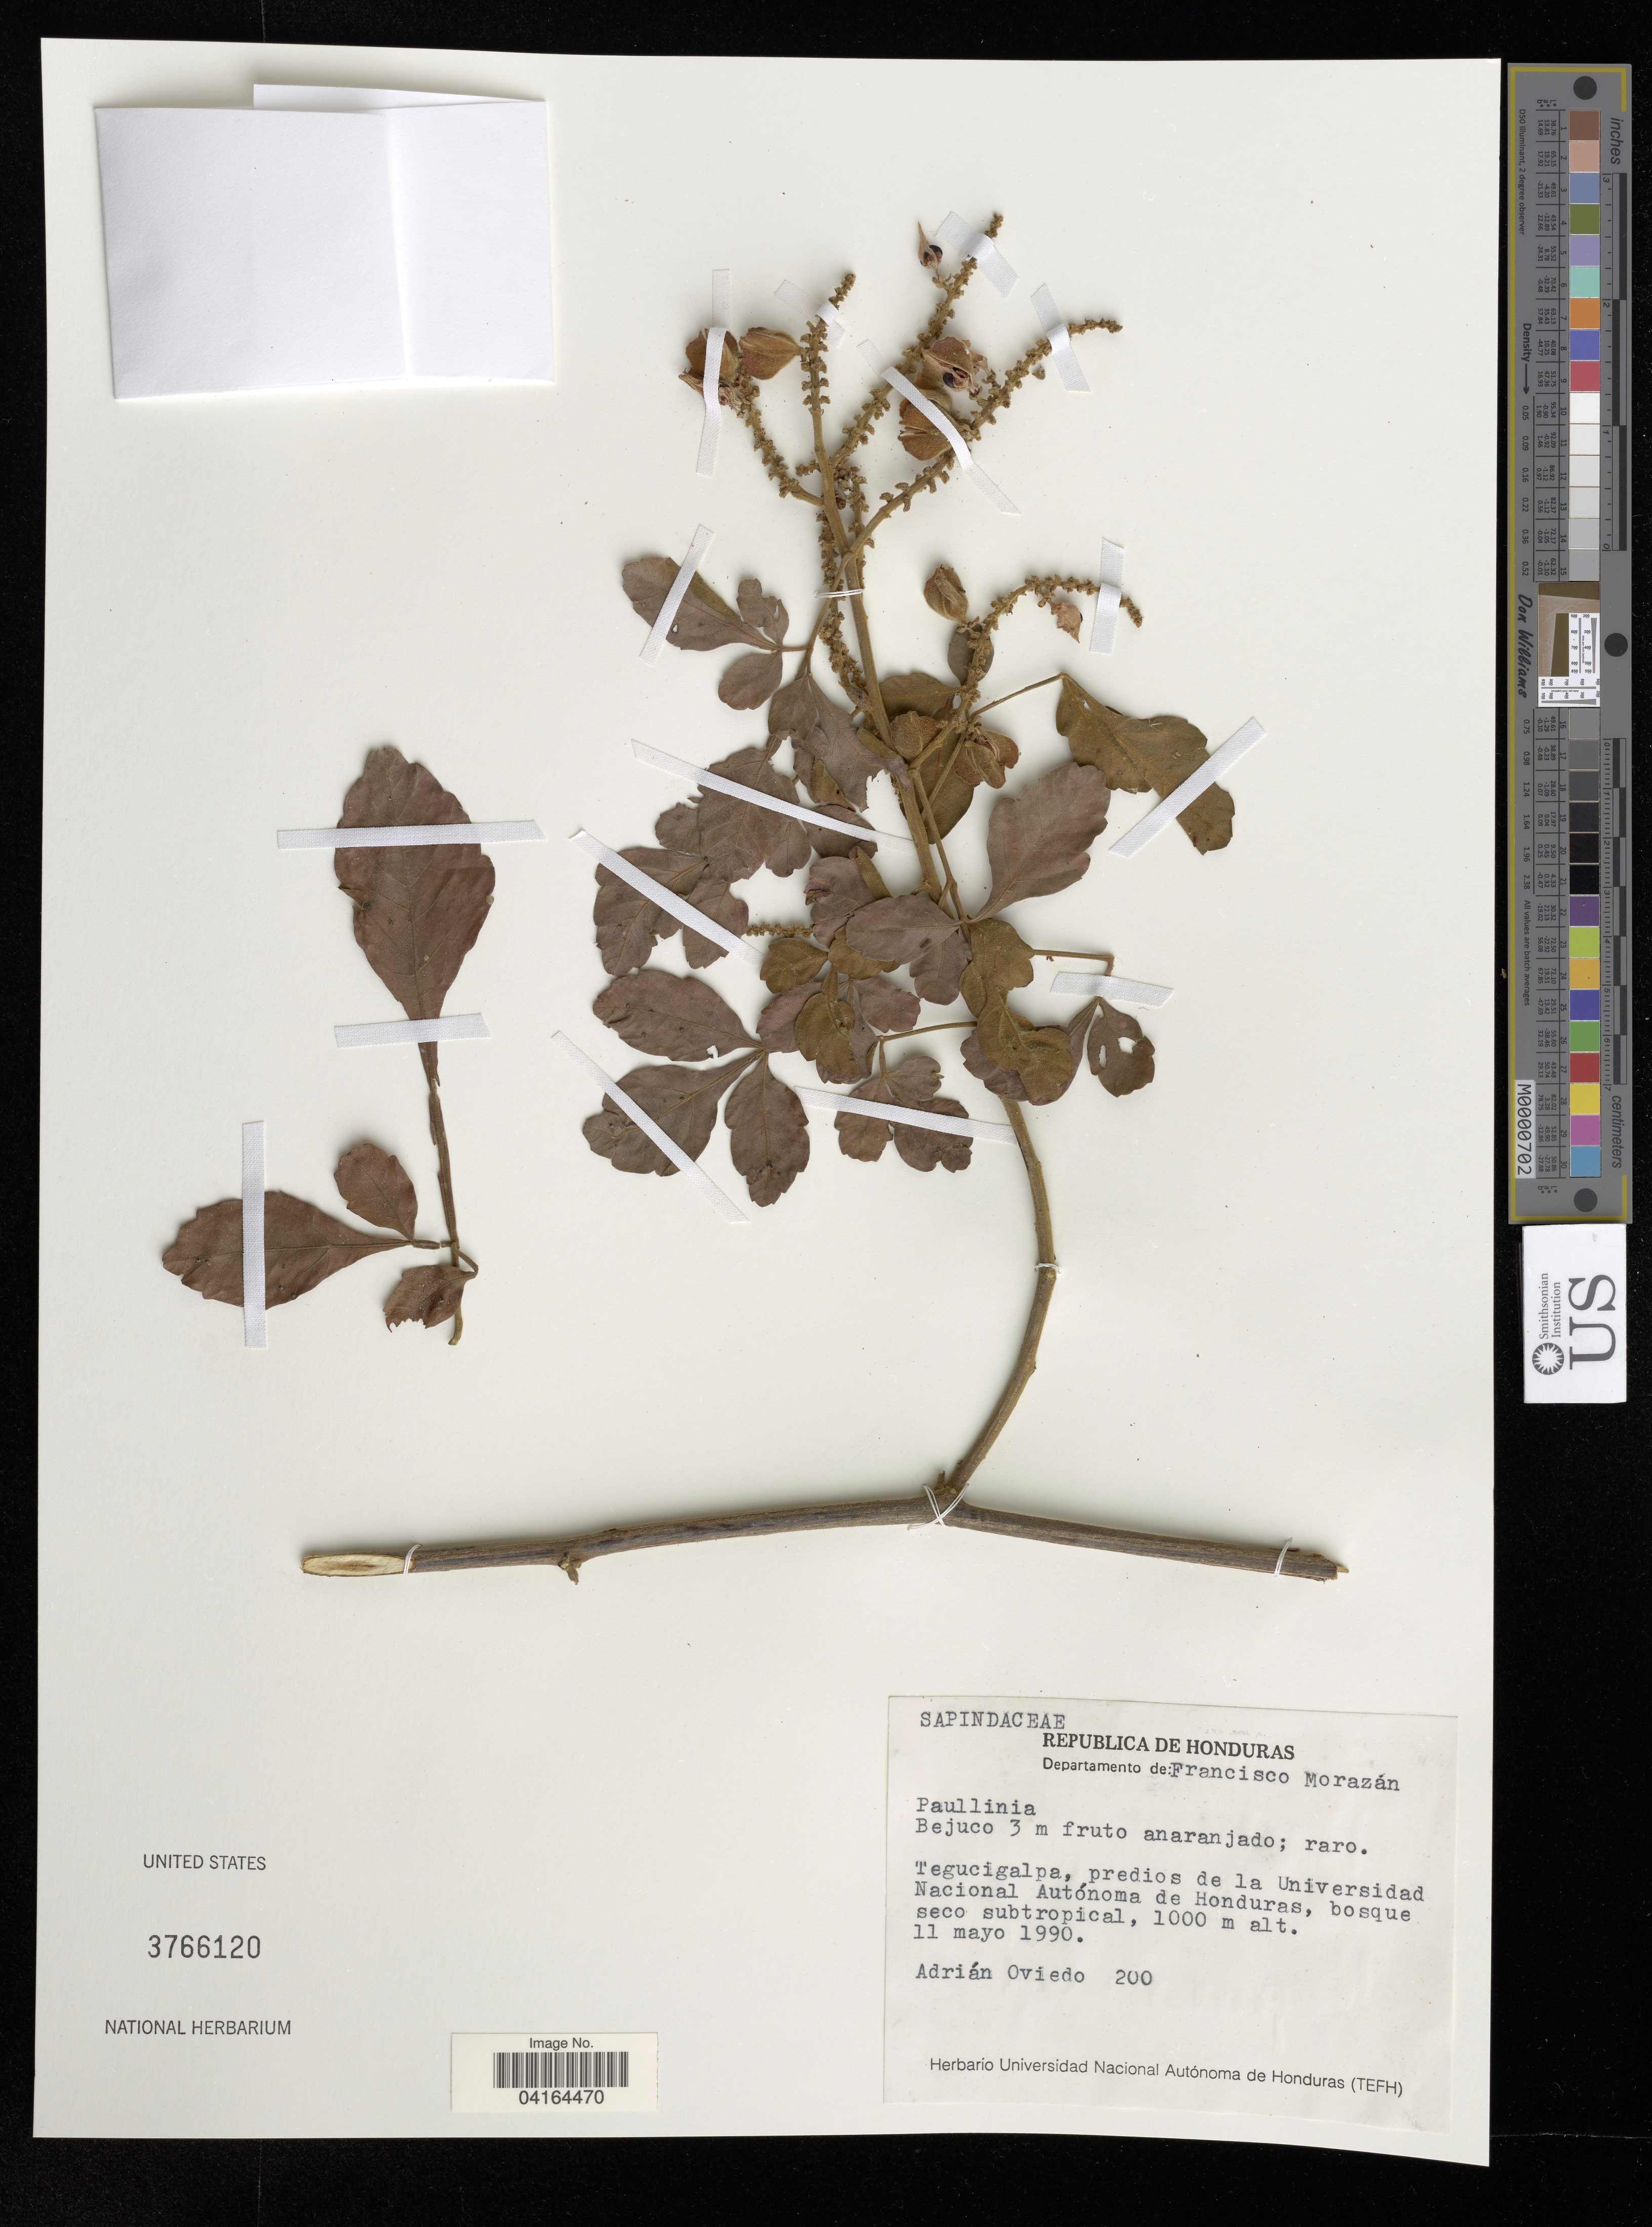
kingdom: Plantae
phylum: Tracheophyta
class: Magnoliopsida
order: Sapindales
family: Sapindaceae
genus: Paullinia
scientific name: Paullinia fuscescens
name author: Kunth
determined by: Acevedo-Rodriguez, P., (US), Smithsonian Institution - National Museum of Natural History (UNITED STATES)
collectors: A. Oviedo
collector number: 200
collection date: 1990-05-11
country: Honduras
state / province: Fco. Morazán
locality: Tegucigalpa, predios de la Universidad Nacional Autónoma de Honduras.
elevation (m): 1000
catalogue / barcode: US 3766120